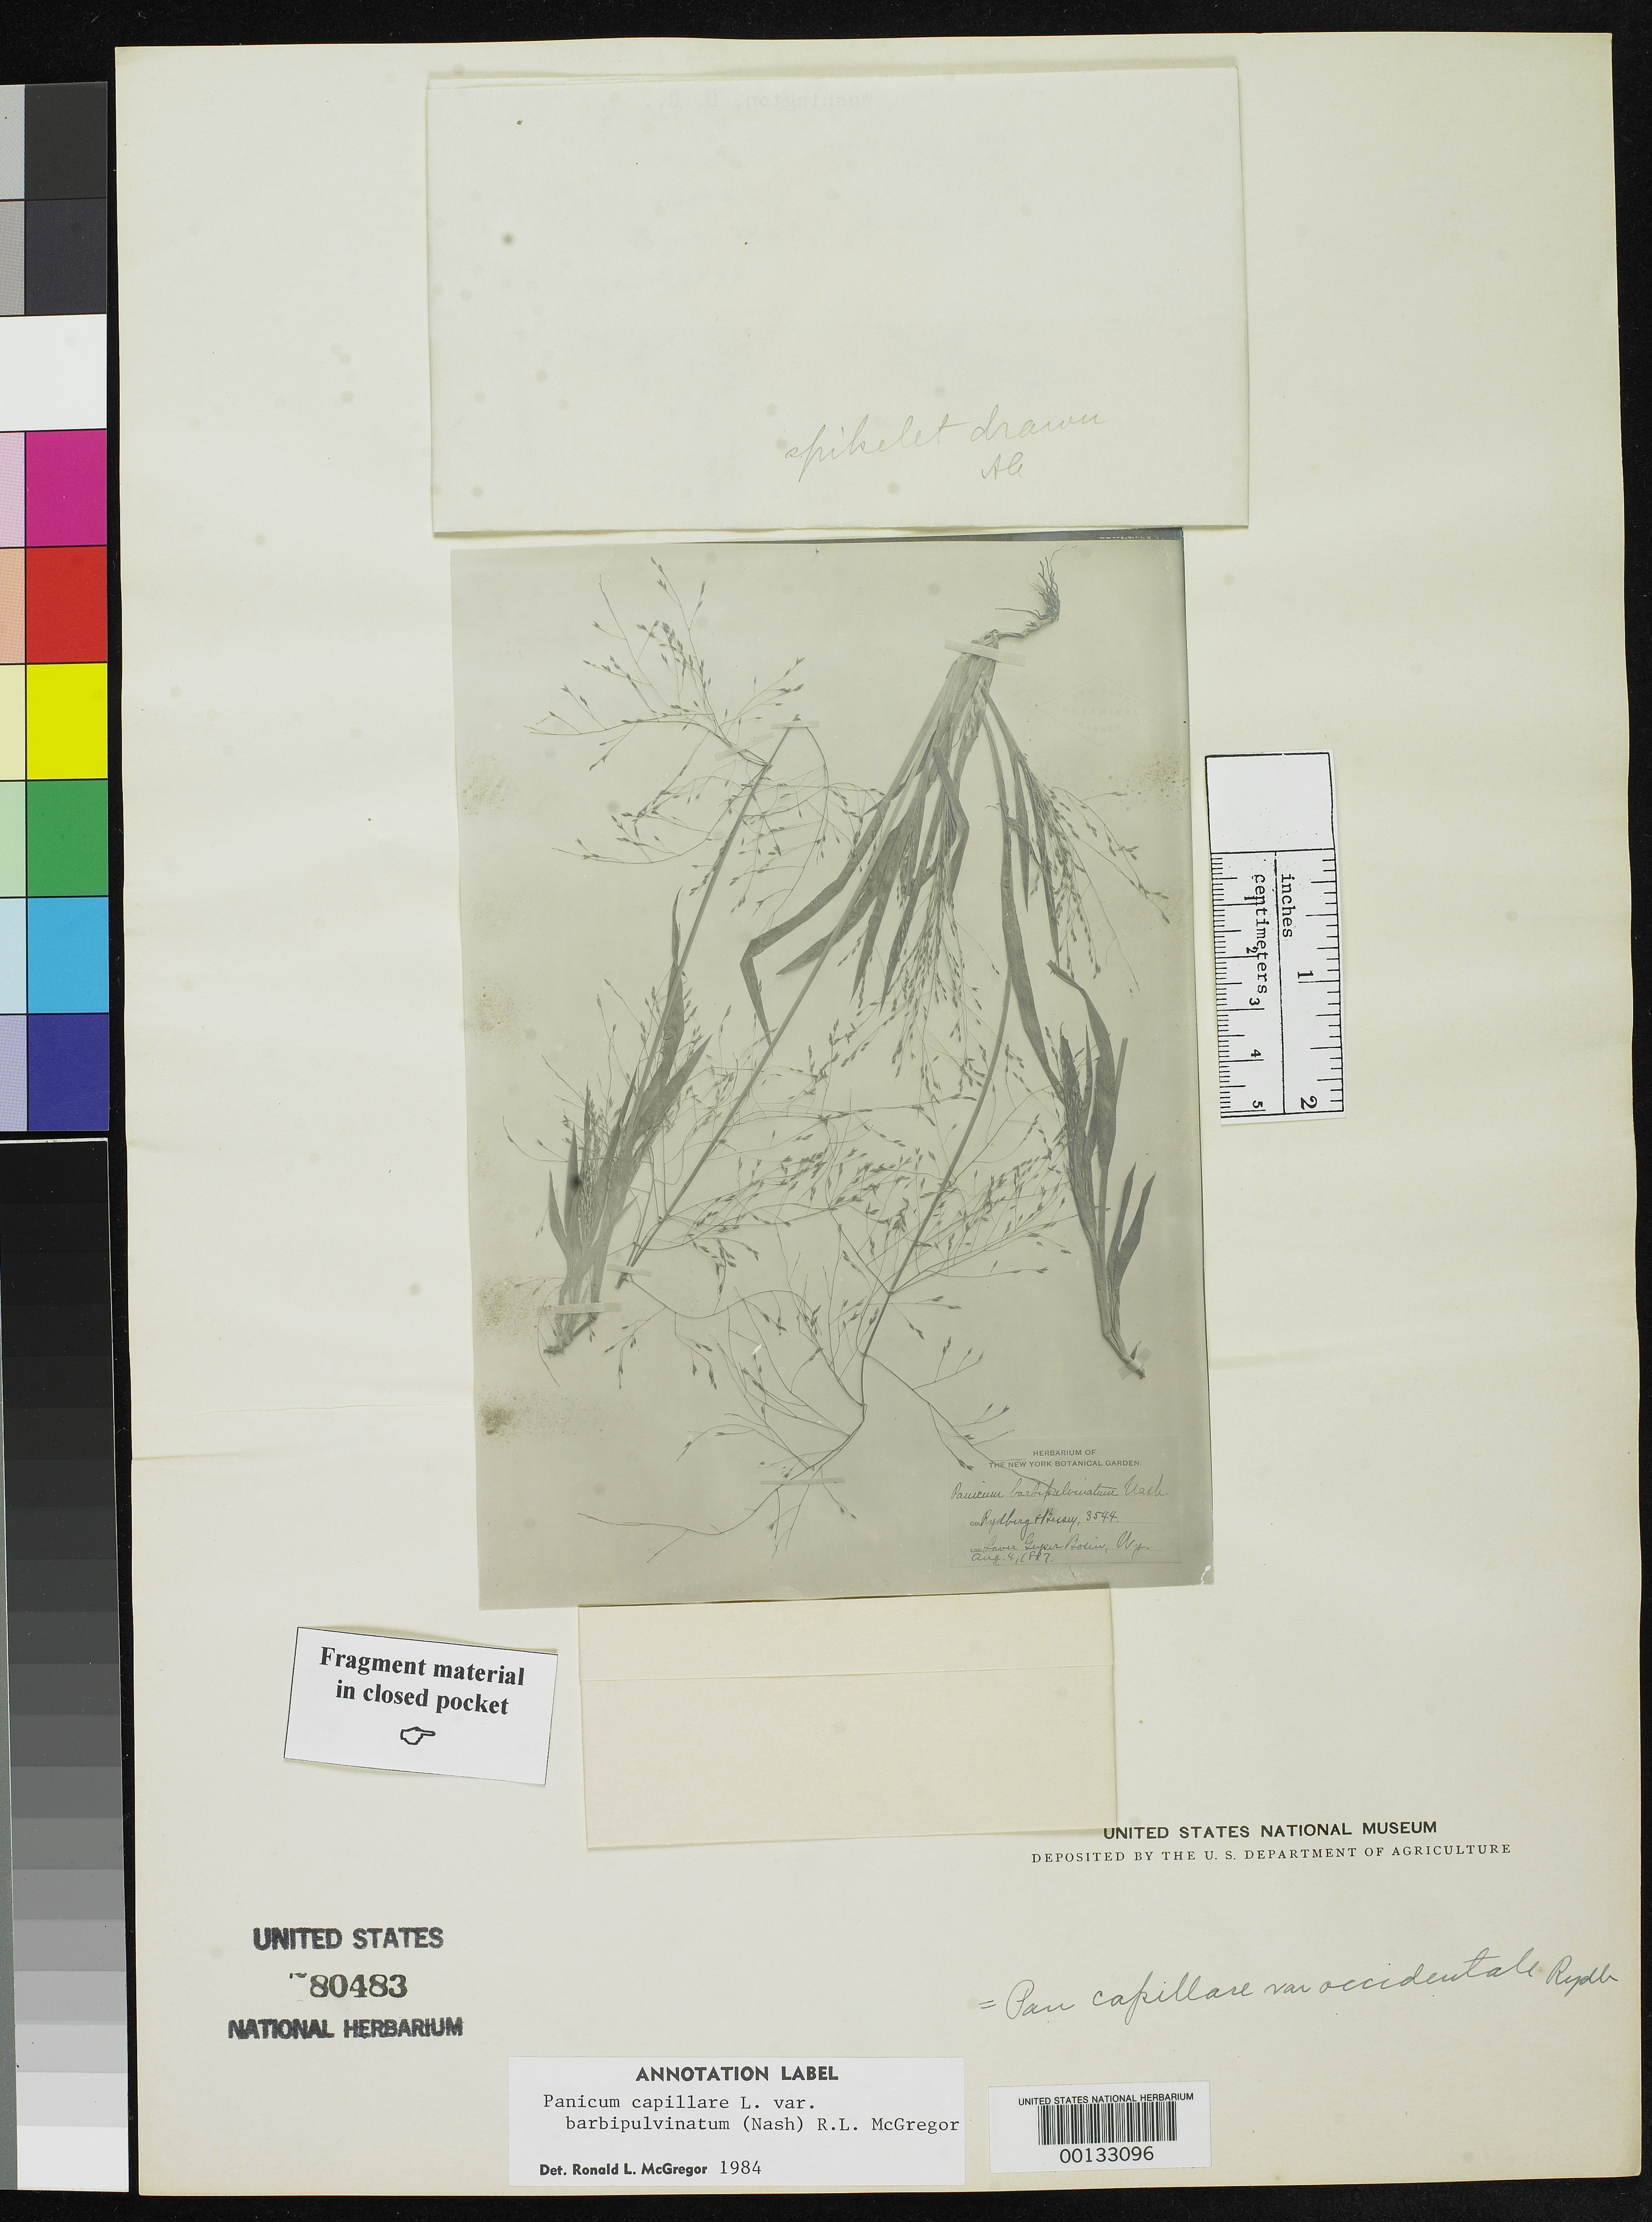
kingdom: Plantae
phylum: Tracheophyta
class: Liliopsida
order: Poales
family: Poaceae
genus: Panicum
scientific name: Panicum barbipulvinatum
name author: Nash in Rydb.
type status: Type Fragment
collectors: P. A. Rydberg & E. Bessey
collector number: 3544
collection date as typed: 04 Aug 1897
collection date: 1897-08-04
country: United States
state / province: Wyoming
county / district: Teton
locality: Geyser basin, Yellowstone National Park.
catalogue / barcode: US 80483